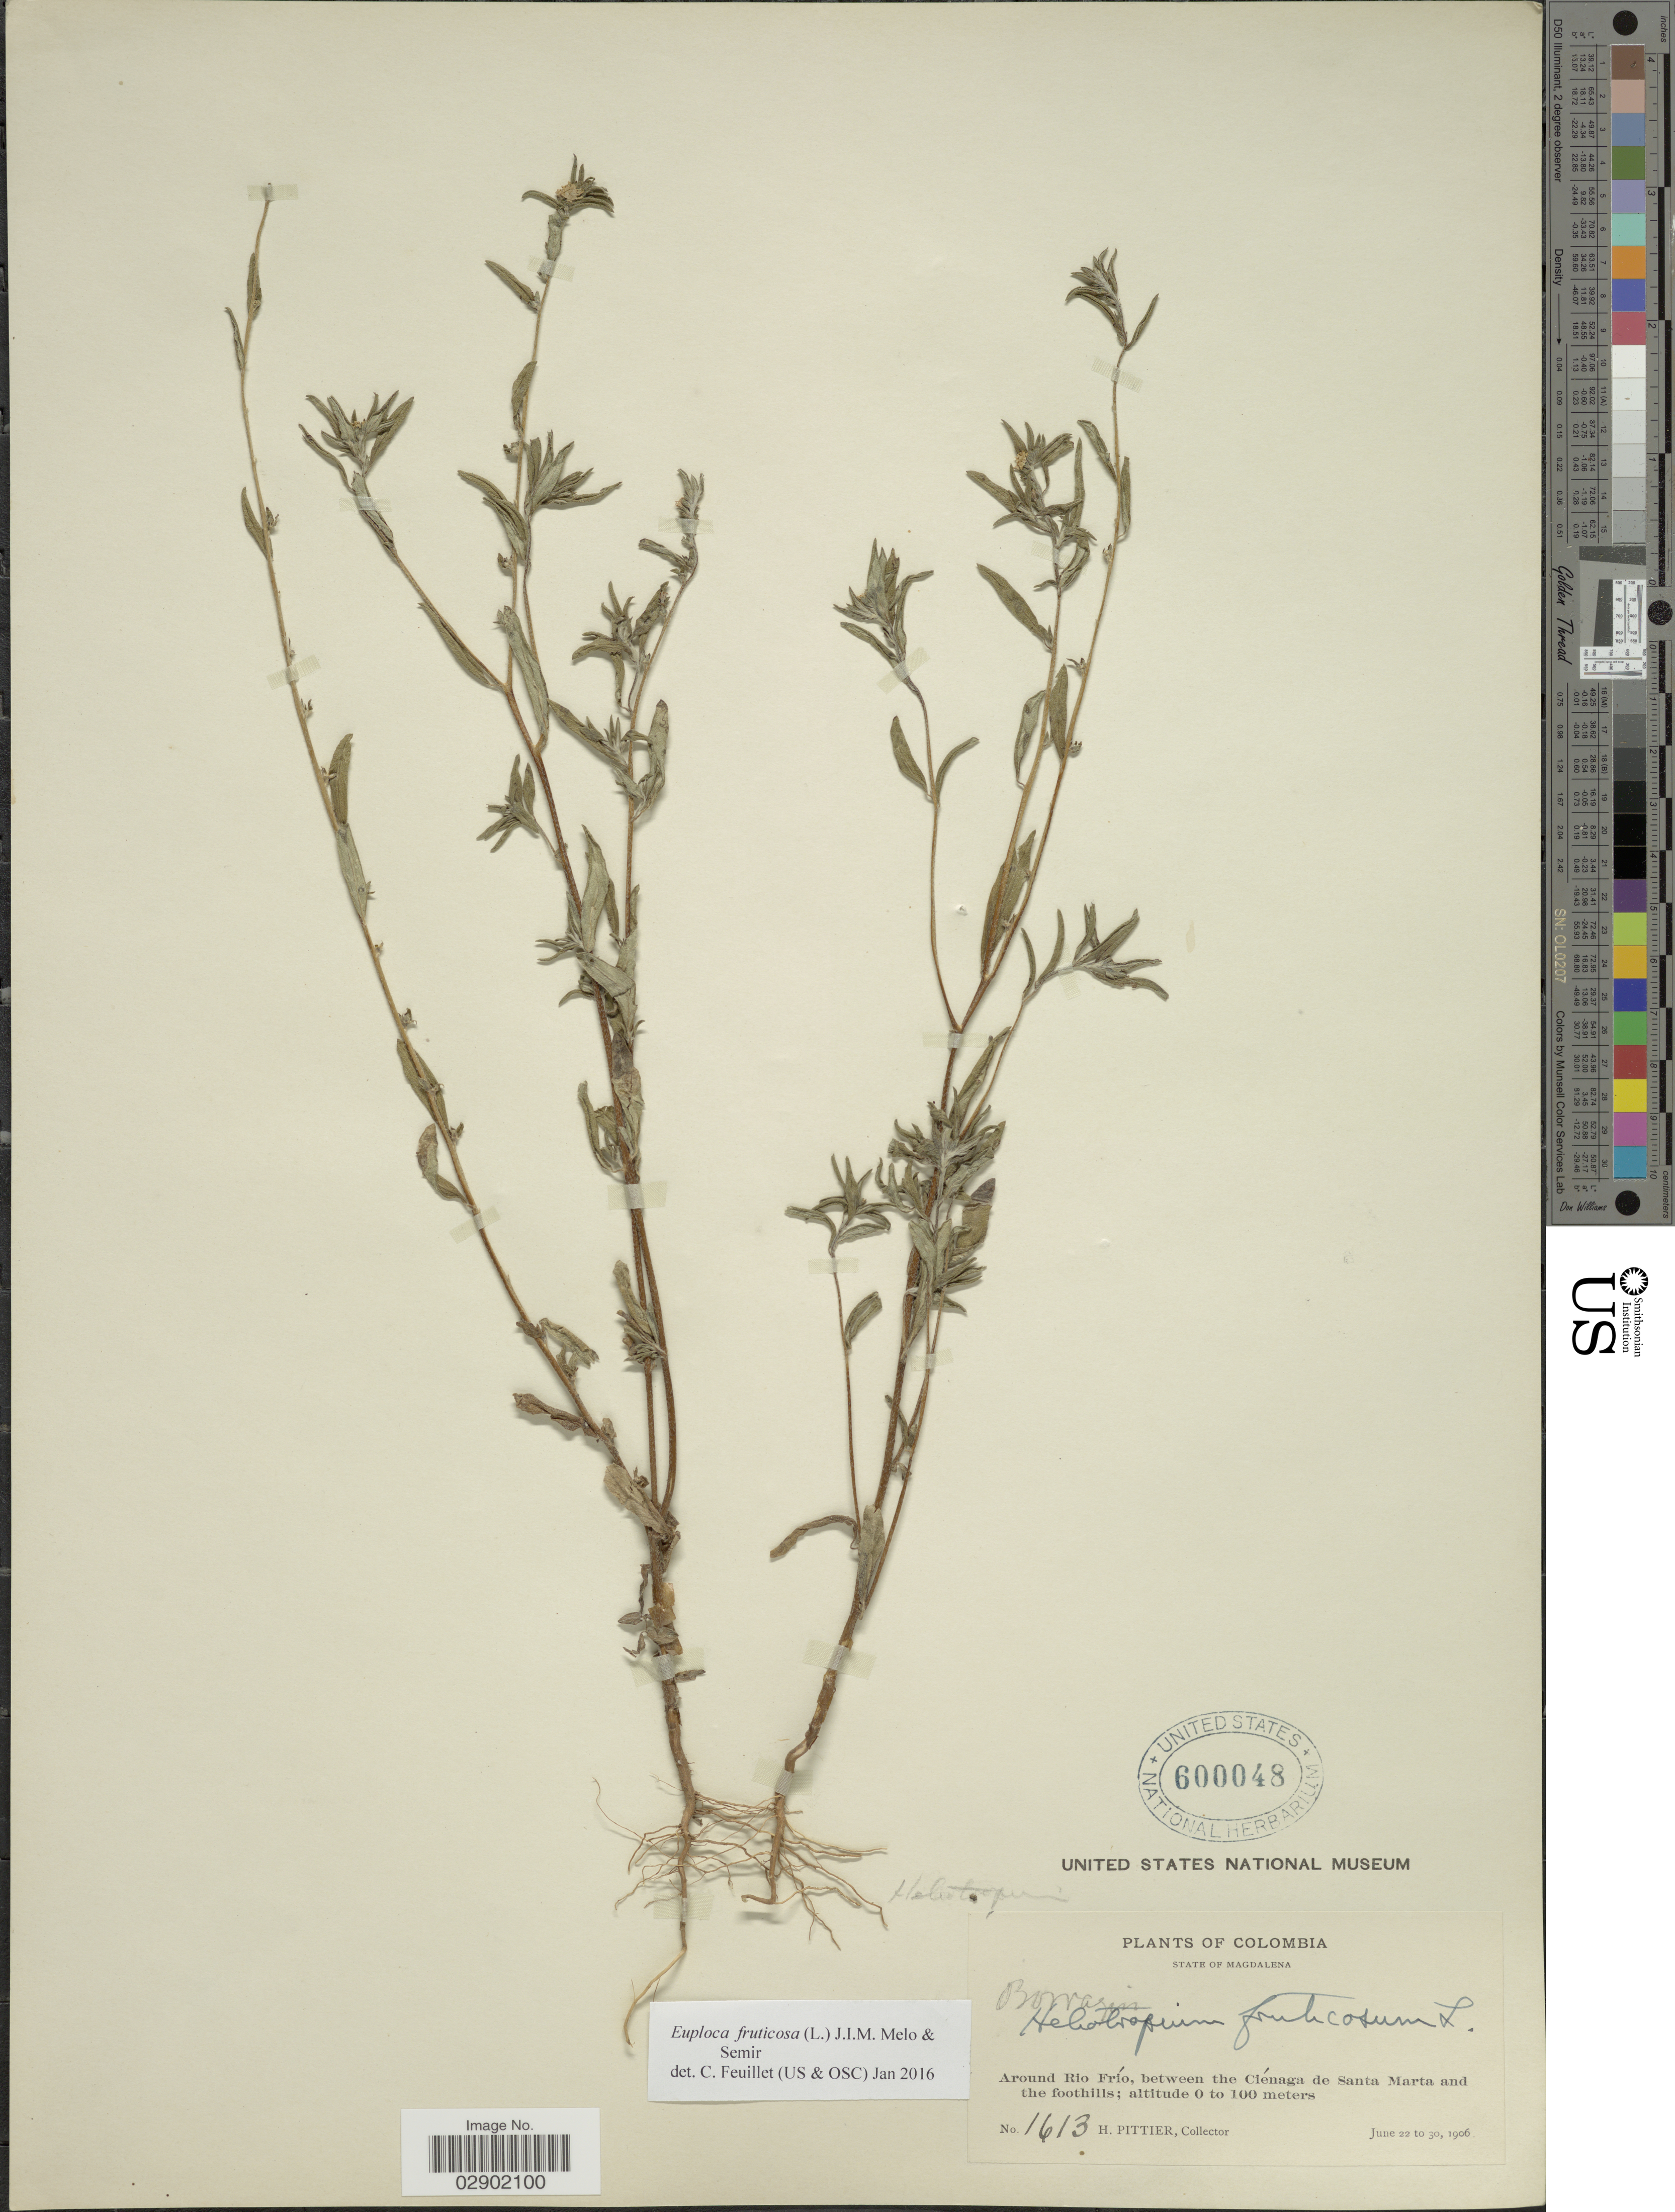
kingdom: Plantae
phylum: Tracheophyta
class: Magnoliopsida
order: Boraginales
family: Heliotropiaceae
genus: Euploca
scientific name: Euploca fruticosa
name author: (L.) J.I.M. Melo & Semir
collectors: H. F. Pittier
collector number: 1613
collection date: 1906-06-22/1906-06-30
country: Colombia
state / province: Magdalena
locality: Around Rio Frío, between the Ciénaga de Santa Marta and the foothills.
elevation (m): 0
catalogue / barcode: US 600048